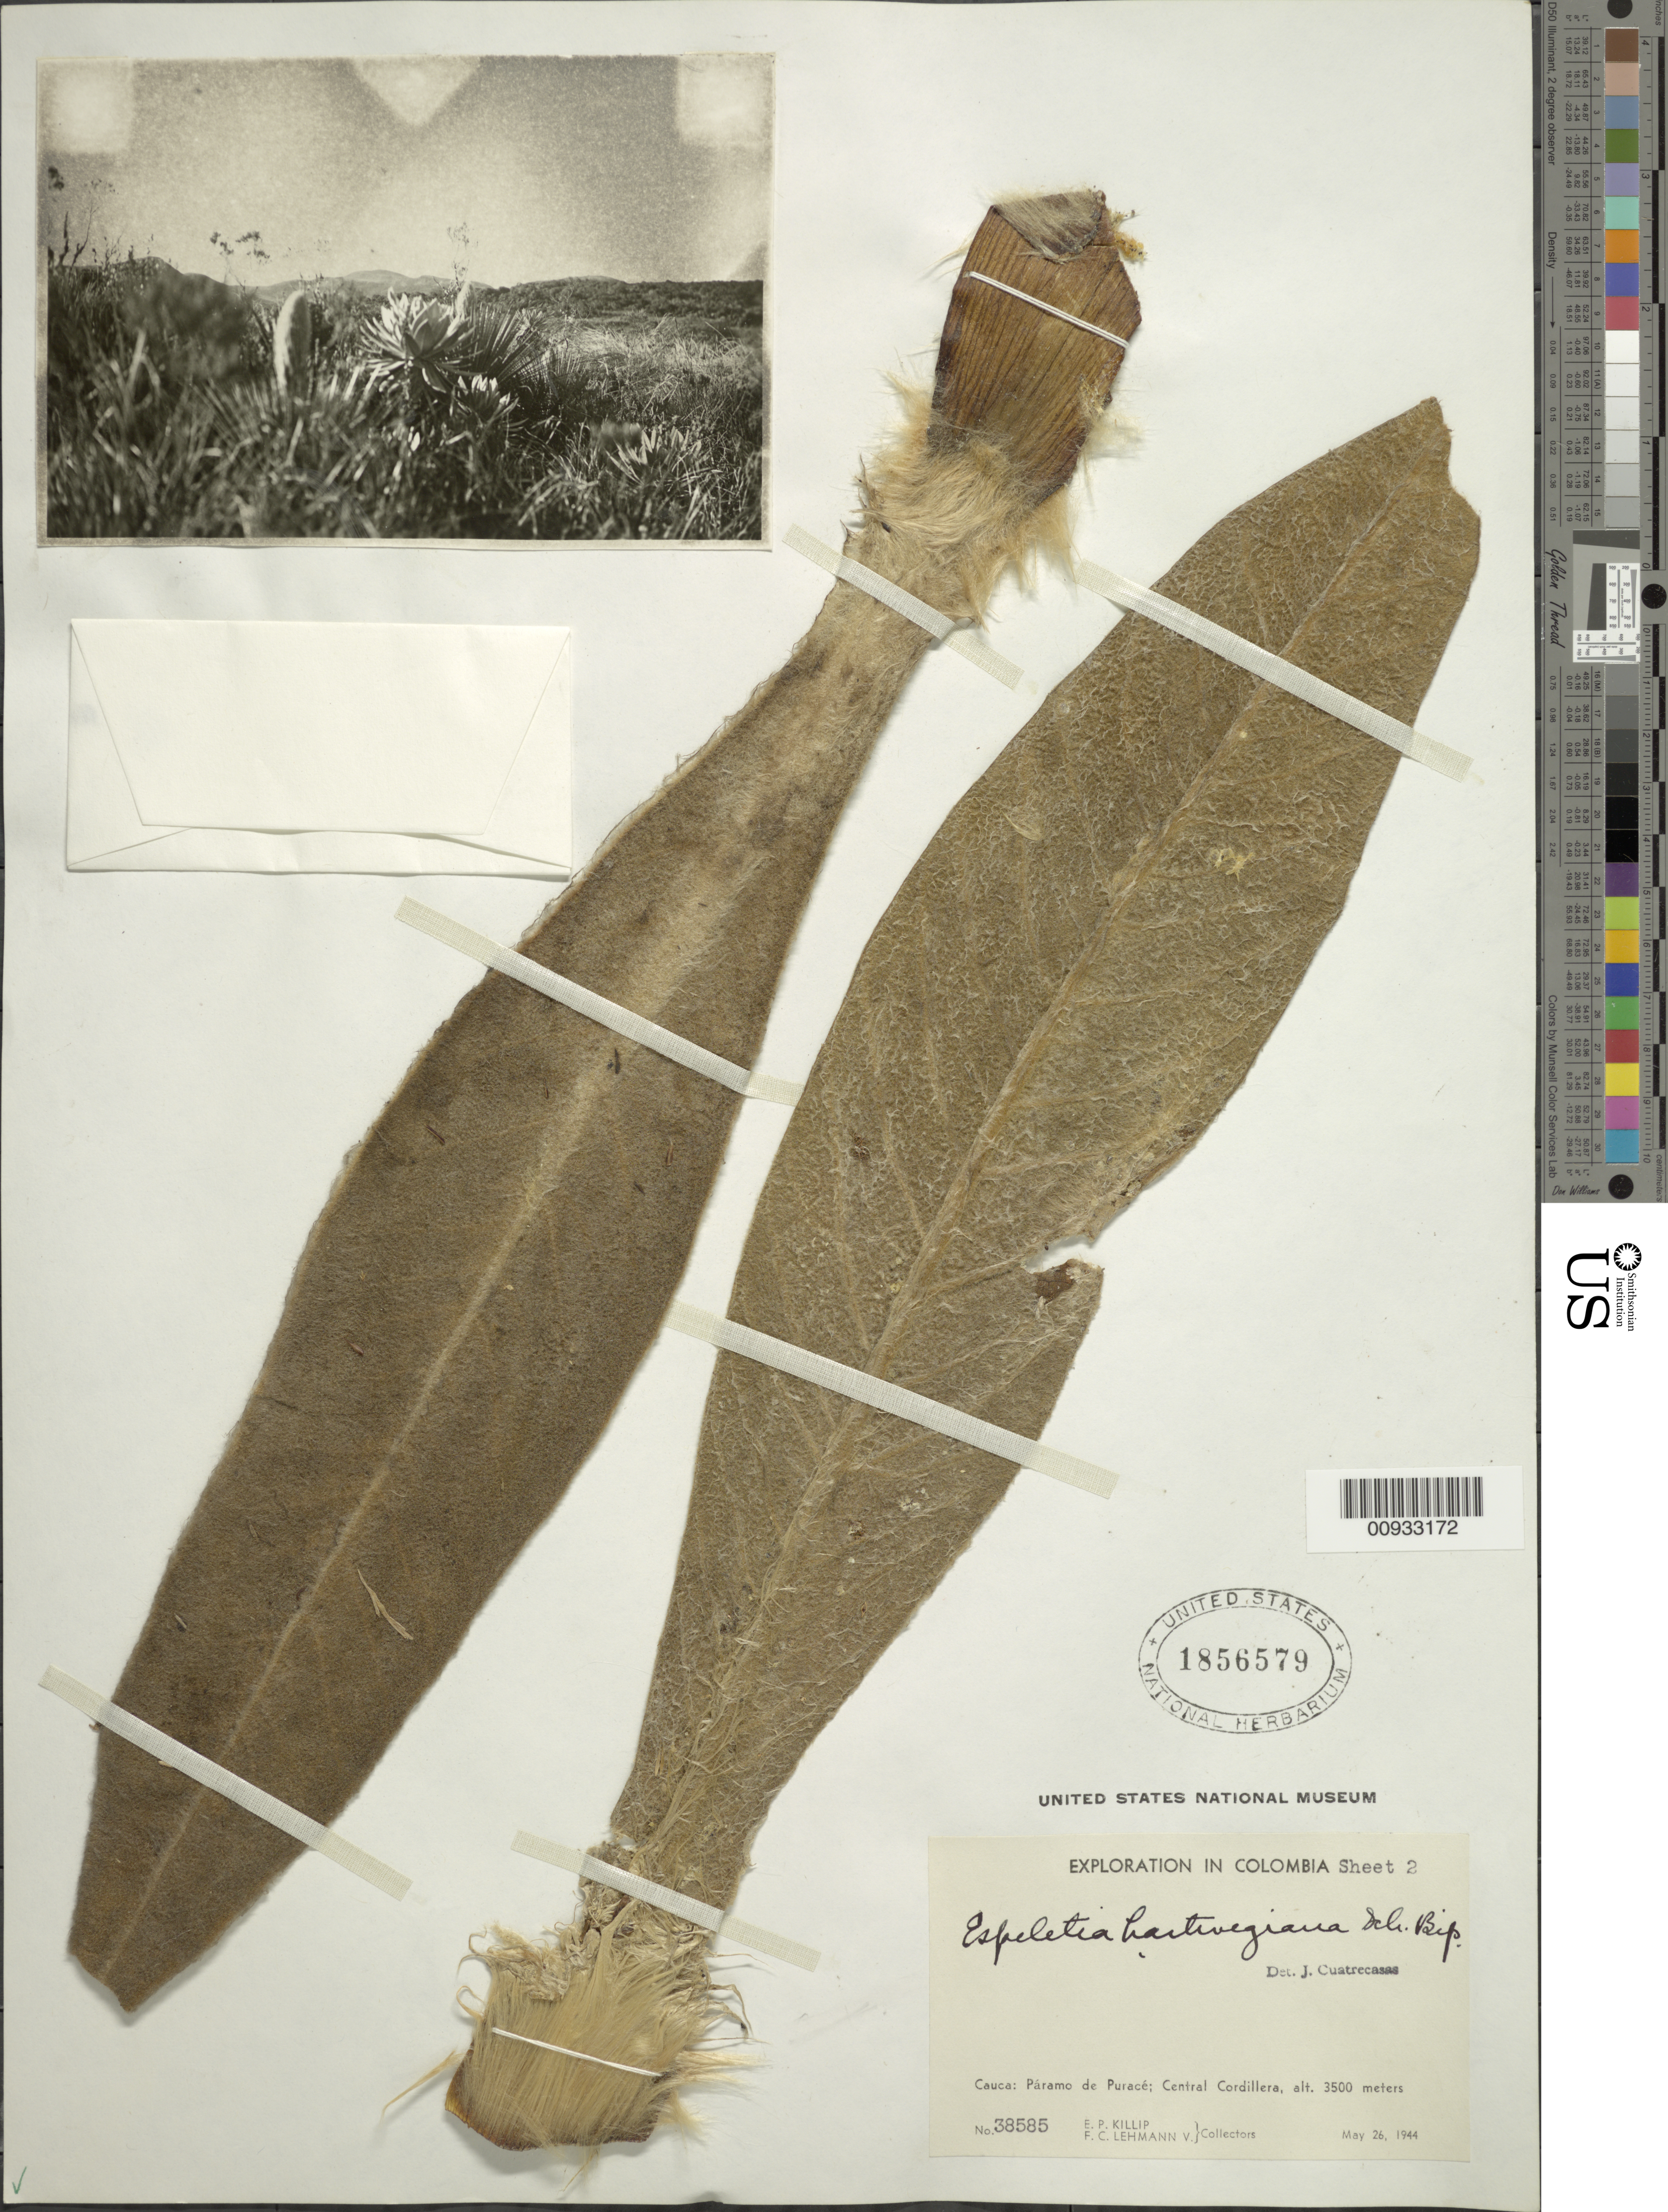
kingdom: Plantae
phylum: Tracheophyta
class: Magnoliopsida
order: Asterales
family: Asteraceae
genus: Espeletia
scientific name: Espeletia hartwegiana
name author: Sch. Bip. ex Cuatrec.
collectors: E. P. Killip & F. Lehmann v.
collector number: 38585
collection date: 1944-05-26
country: Colombia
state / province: Cauca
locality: Paramo de Purace; Central Cordillera.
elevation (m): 3500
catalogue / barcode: US 1856579